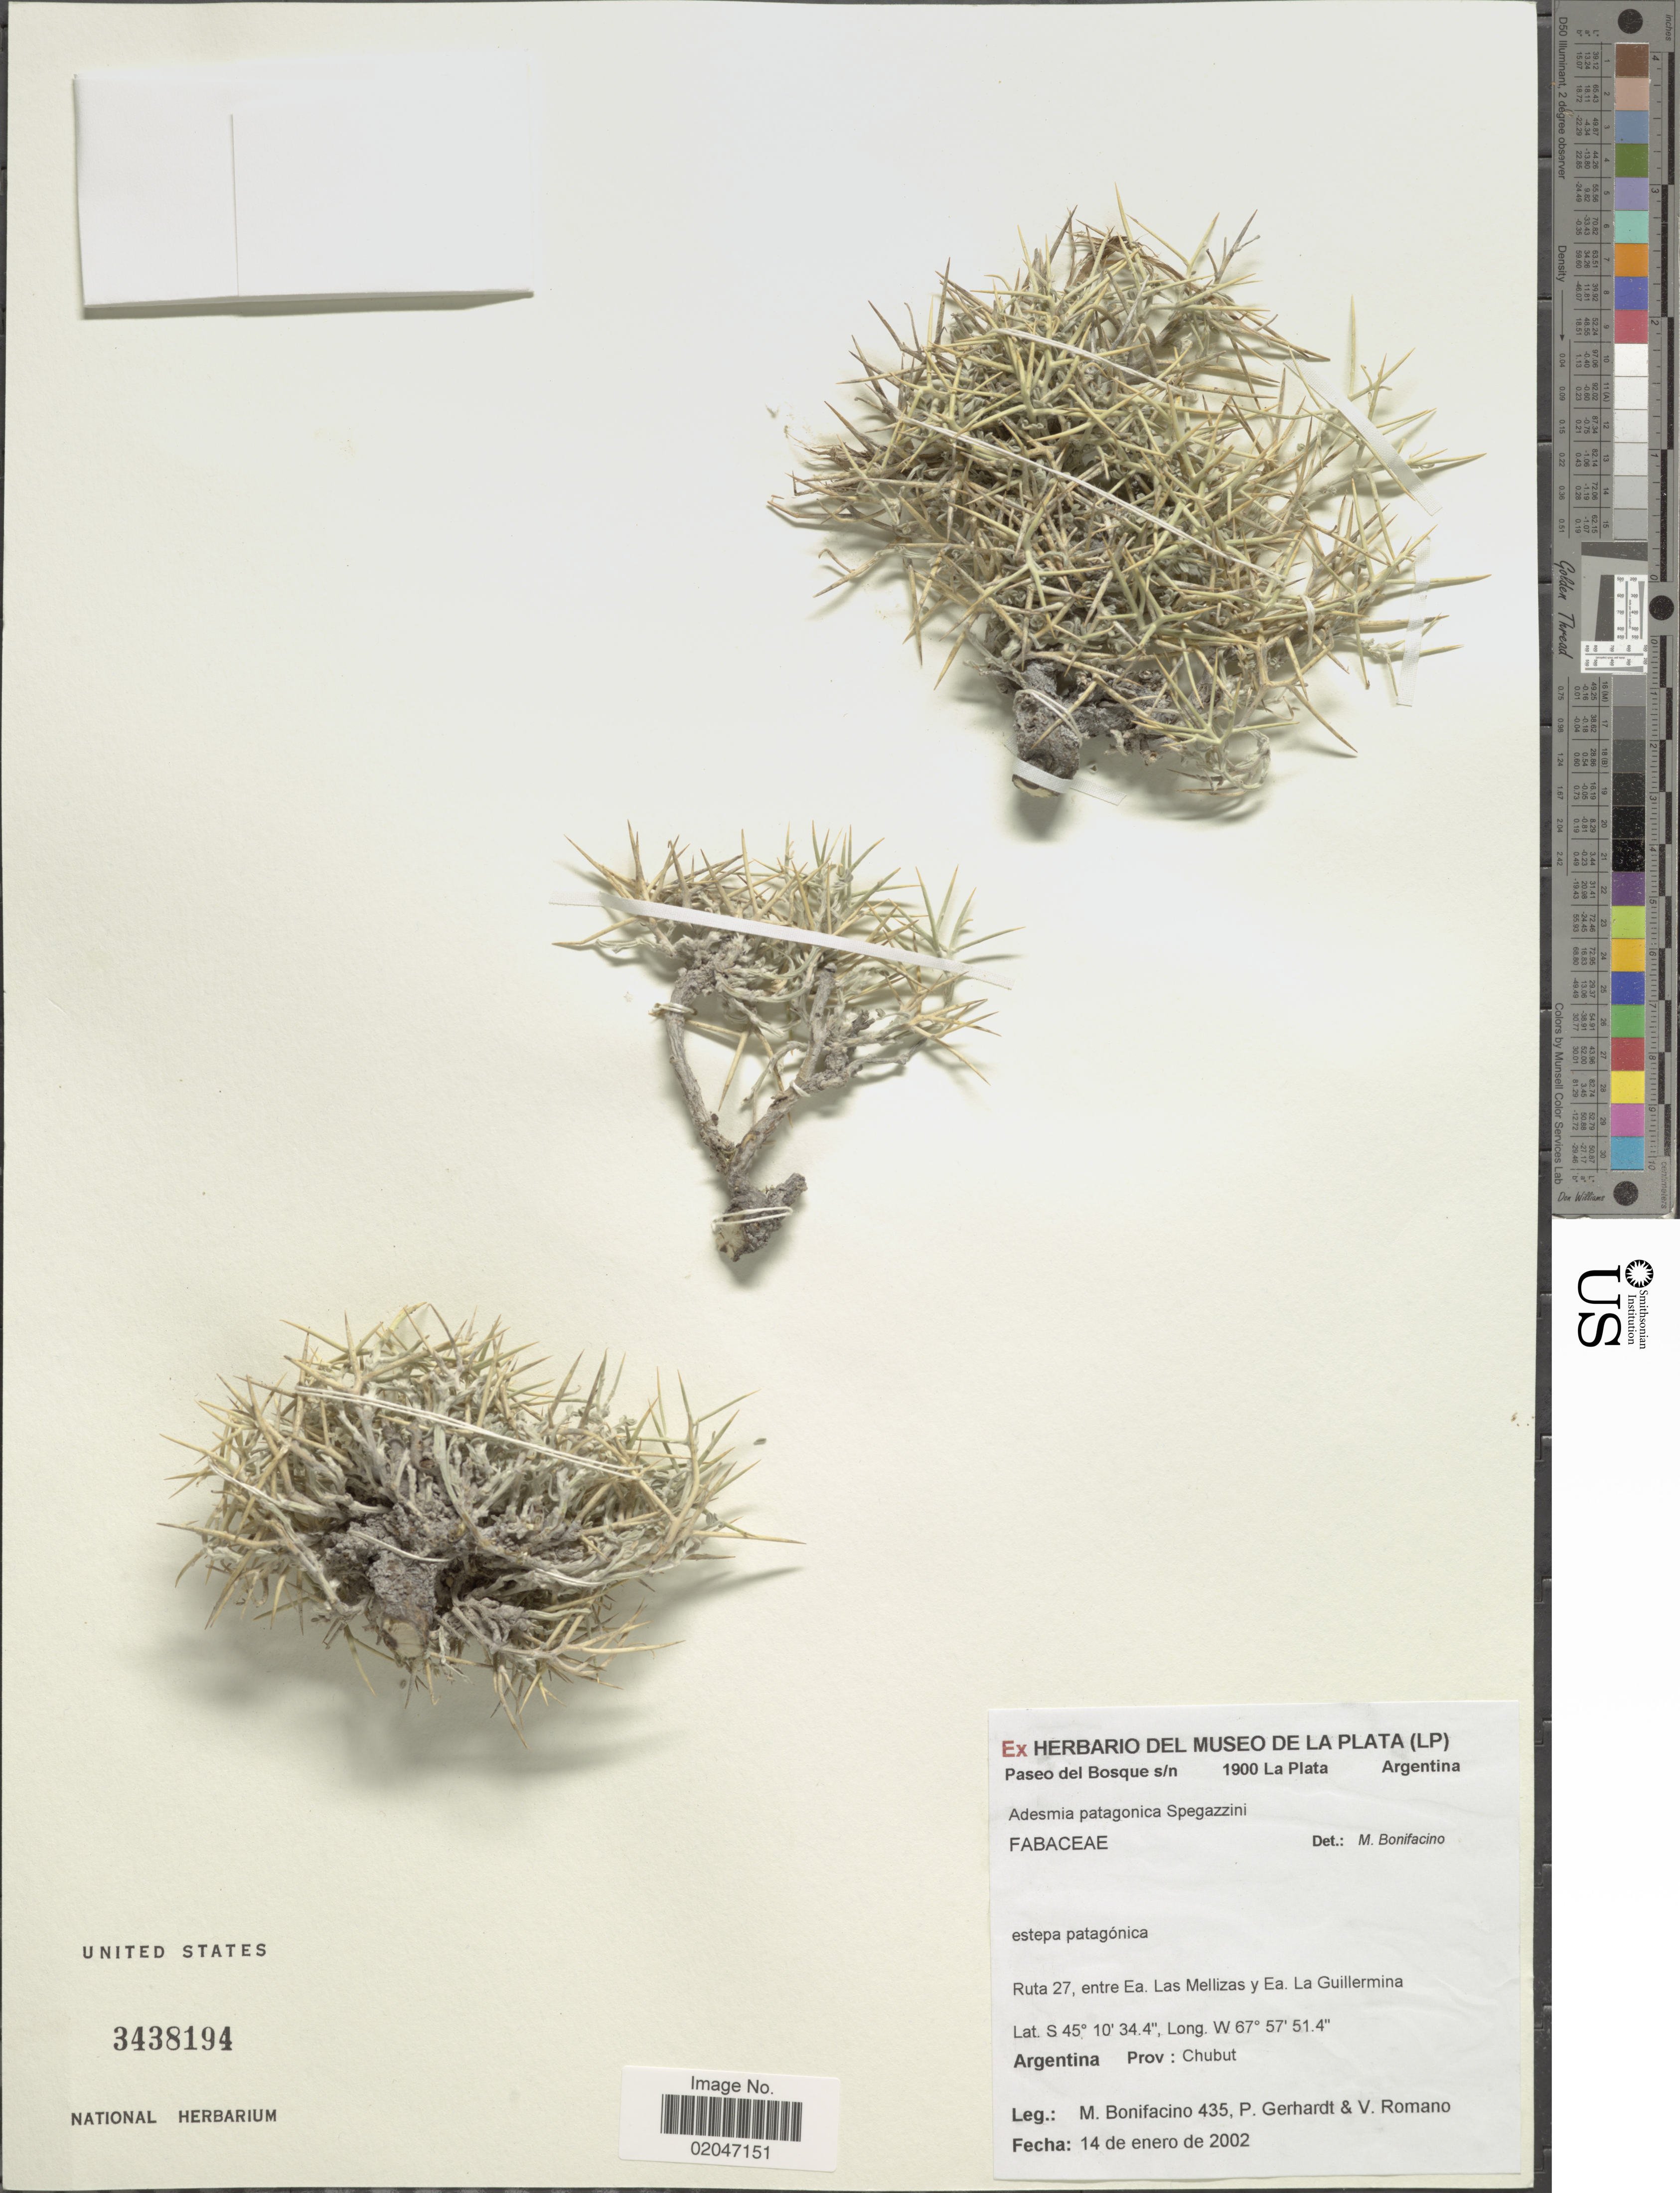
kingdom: Plantae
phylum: Tracheophyta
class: Magnoliopsida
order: Fabales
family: Fabaceae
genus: Adesmia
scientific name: Adesmia patagonica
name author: Speg.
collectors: M. Bonifacino, P. Gerhardt & V. Romano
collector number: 0435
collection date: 2002-01-14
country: Argentina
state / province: Chubut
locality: Ruta 27, entre Ea. Las Mellizas y Ea. La Guillermina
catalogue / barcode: US 3438194